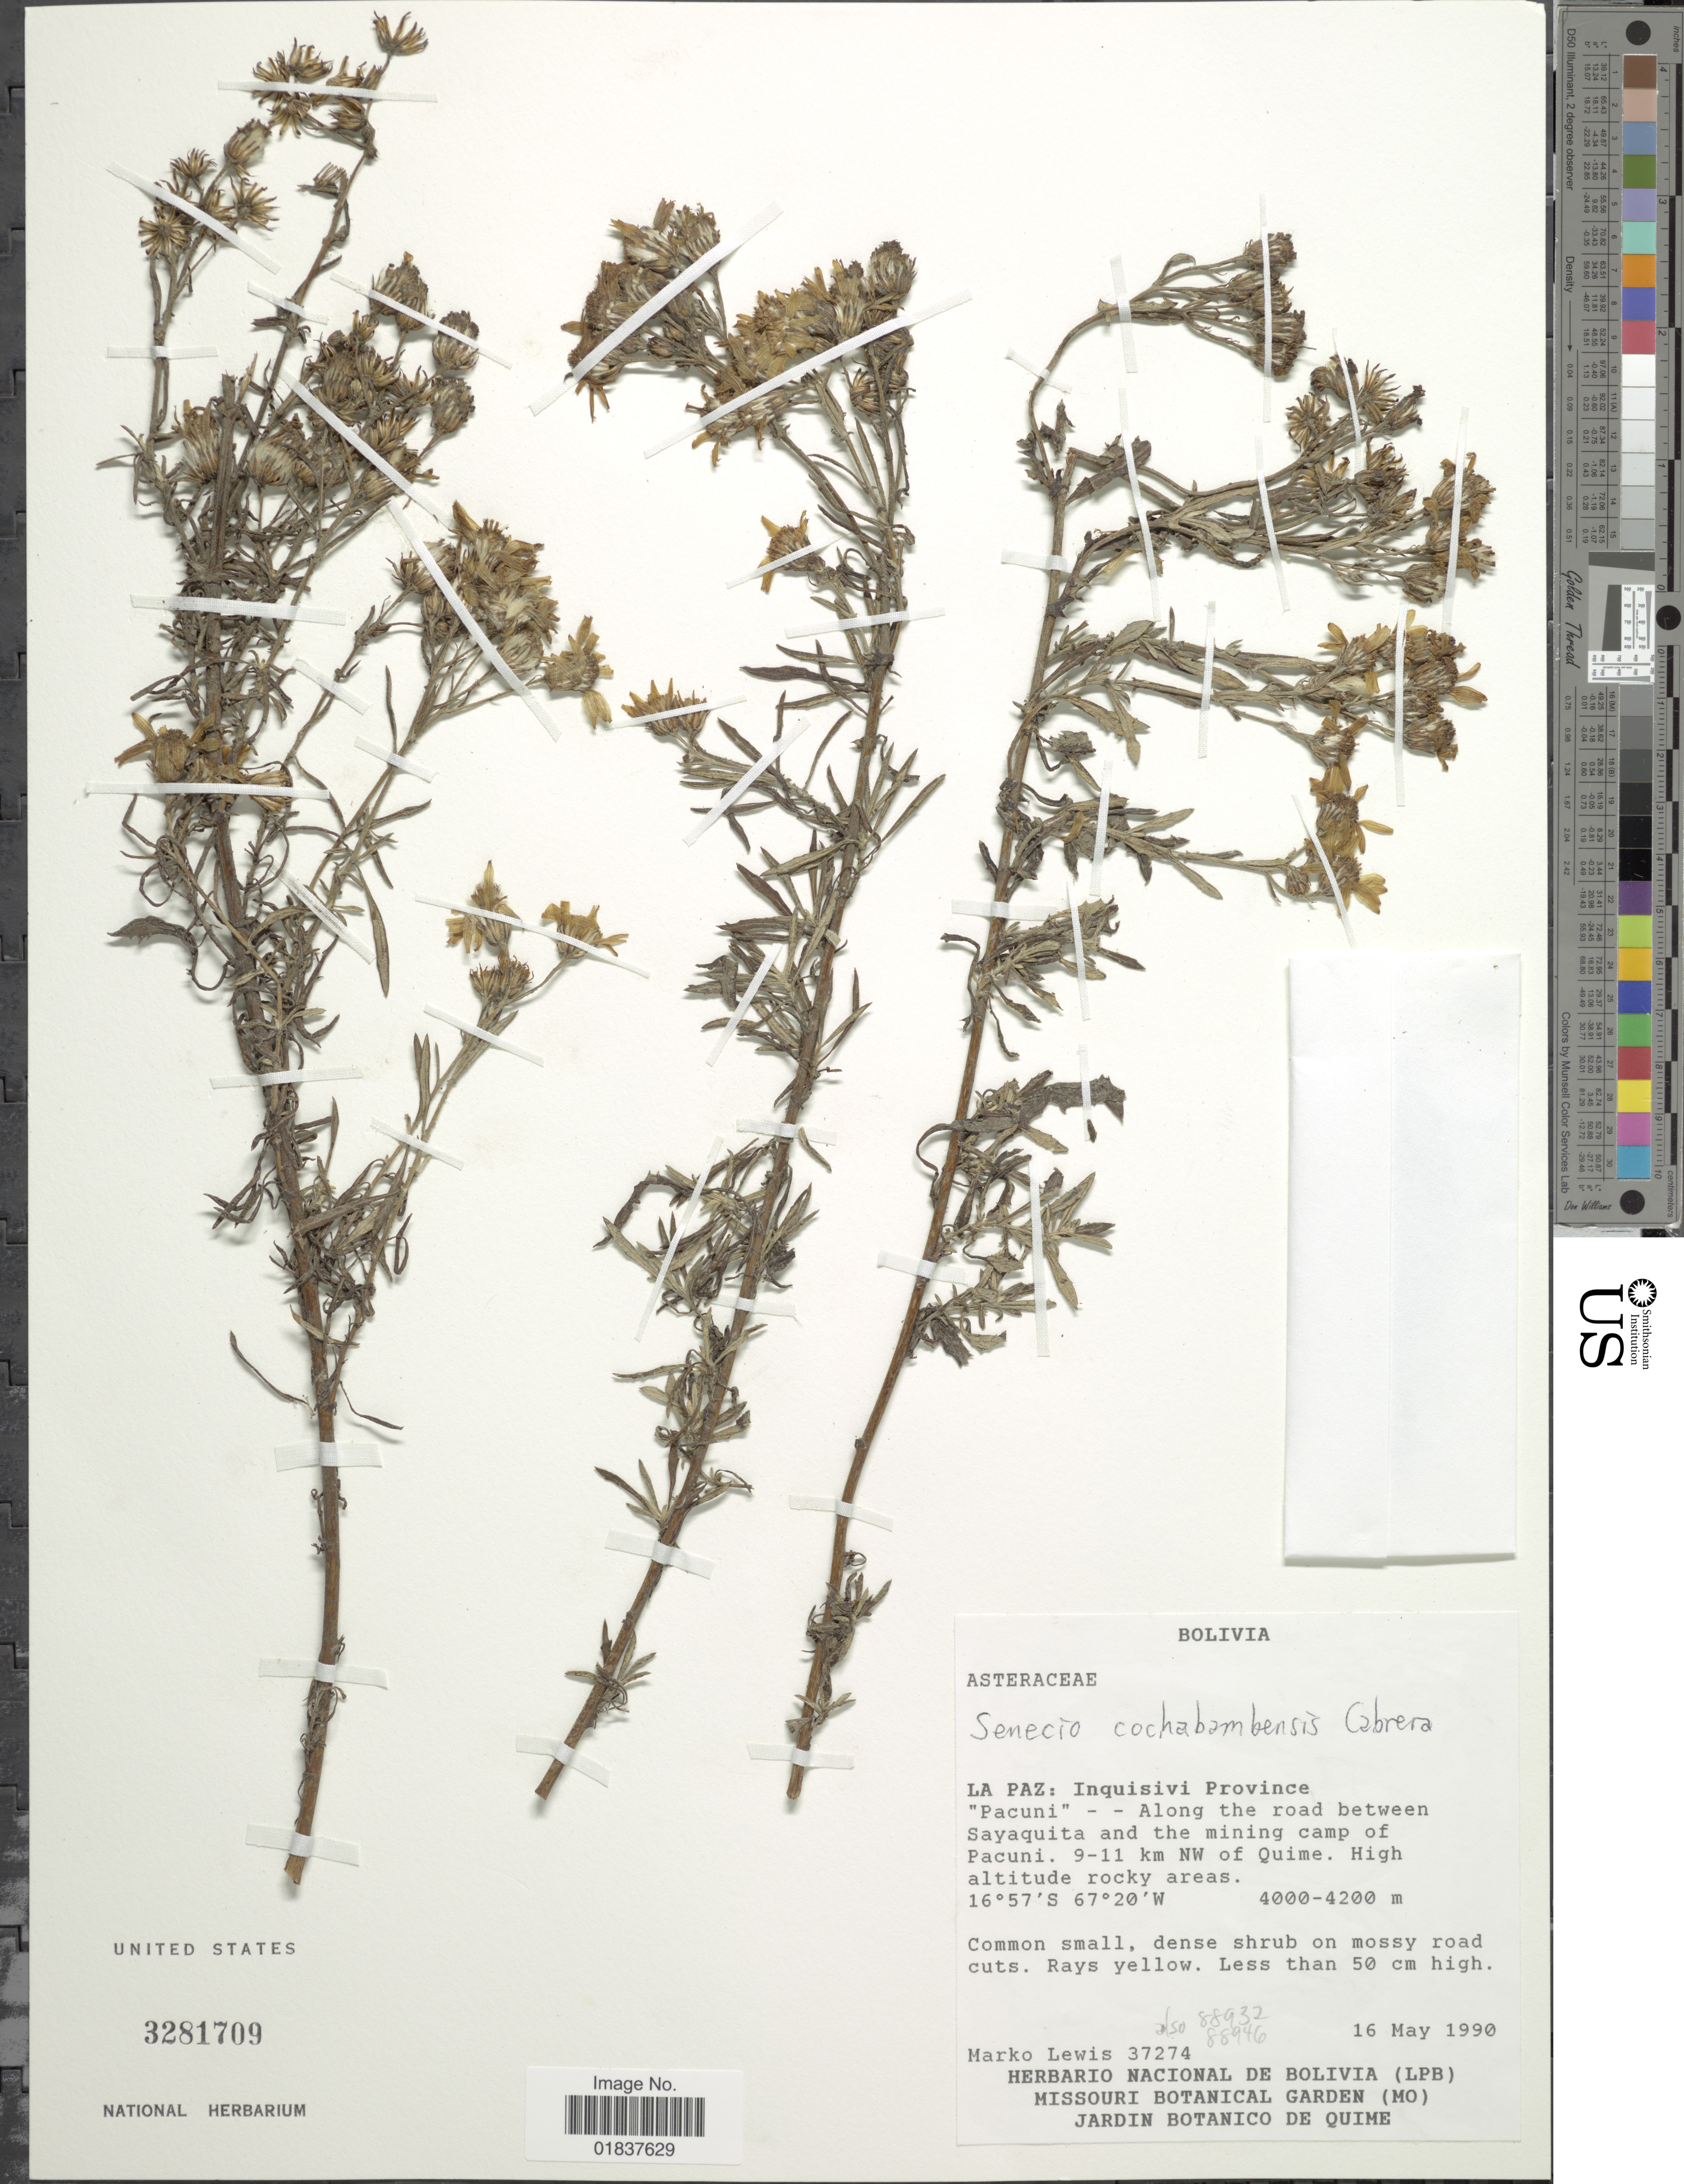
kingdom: Plantae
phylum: Tracheophyta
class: Magnoliopsida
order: Asterales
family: Asteraceae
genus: Senecio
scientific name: Senecio cochabambensis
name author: Cabrera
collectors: M. A. Lewis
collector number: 37274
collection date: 1990-05-16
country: Bolivia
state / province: La Paz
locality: Inquisivi Province, Pacuni, along the road between Sayaquita and the mining camp of Pacuni, 9-11 km NW of Quime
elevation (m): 4000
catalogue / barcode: US 3281709